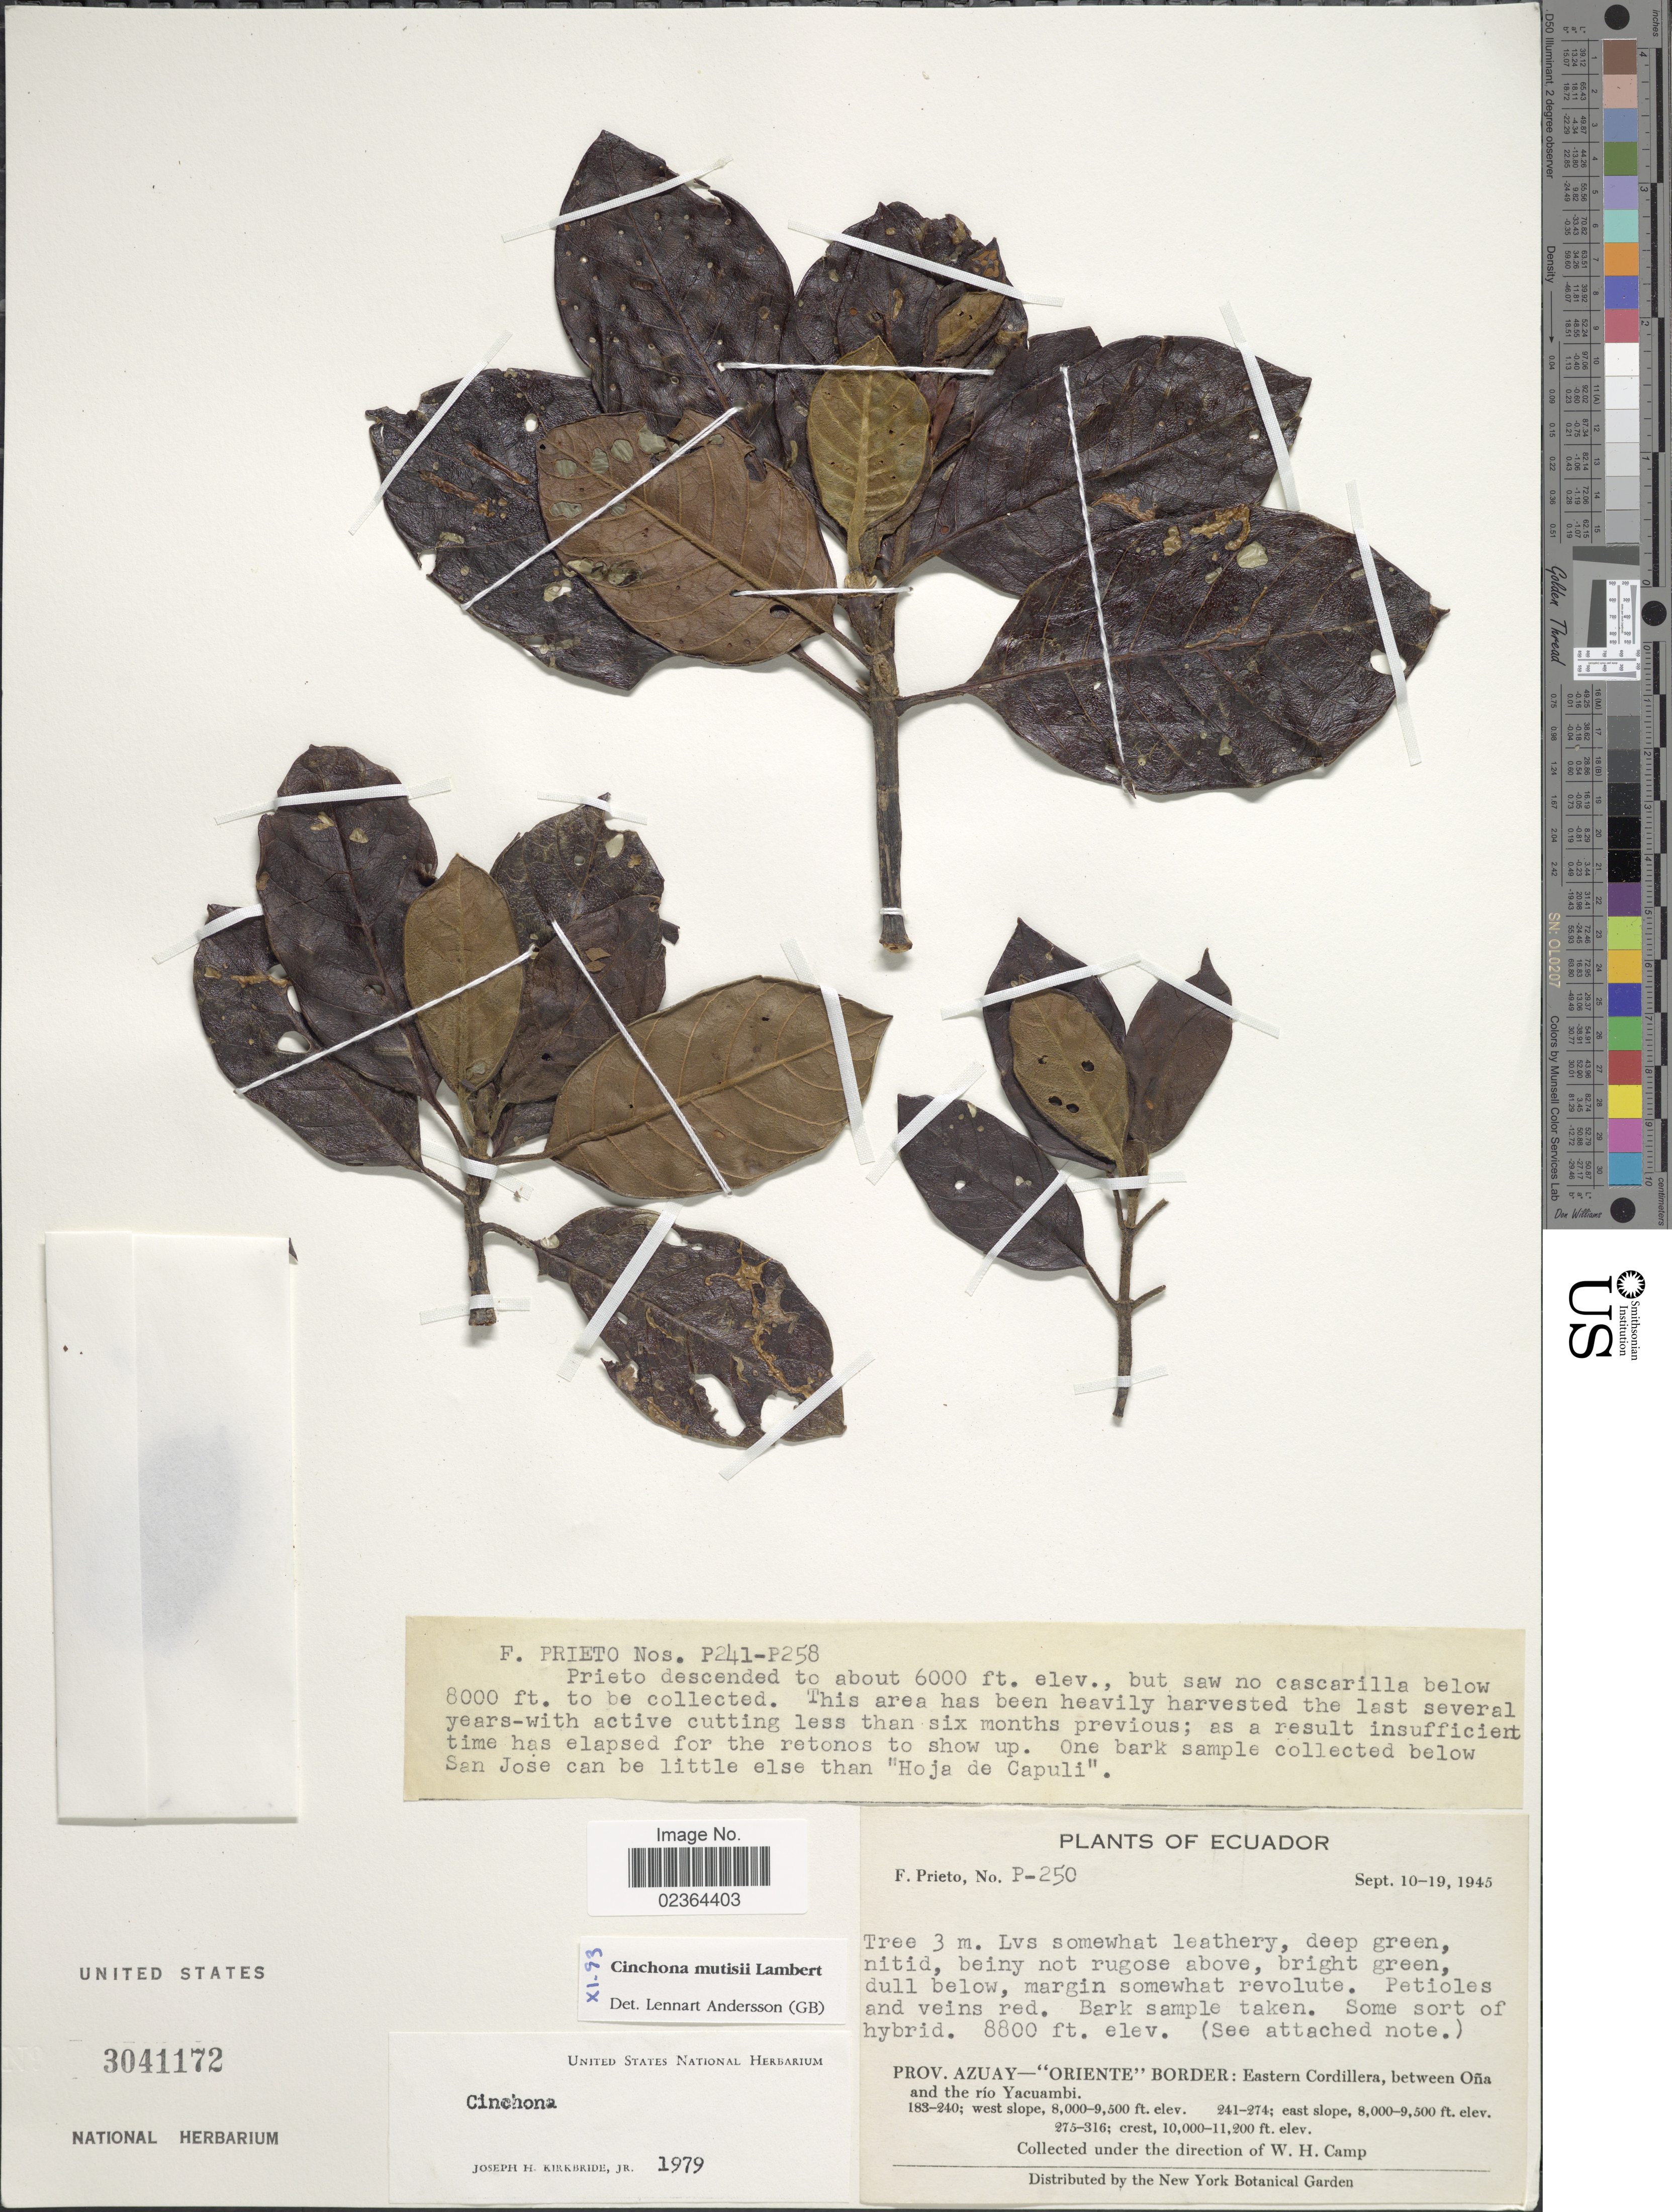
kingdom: Plantae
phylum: Tracheophyta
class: Magnoliopsida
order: Gentianales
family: Rubiaceae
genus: Cinchona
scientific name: Cinchona mutisii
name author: Lamb.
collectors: F. Prieto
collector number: P-250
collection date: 1945-09-10/1945-09-19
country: Ecuador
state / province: Azuay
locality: Prov. Azuay - Oriente Border: Eastern Cordillera, between Ona and the rio Yacuambi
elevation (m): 2682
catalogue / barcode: US 3041172